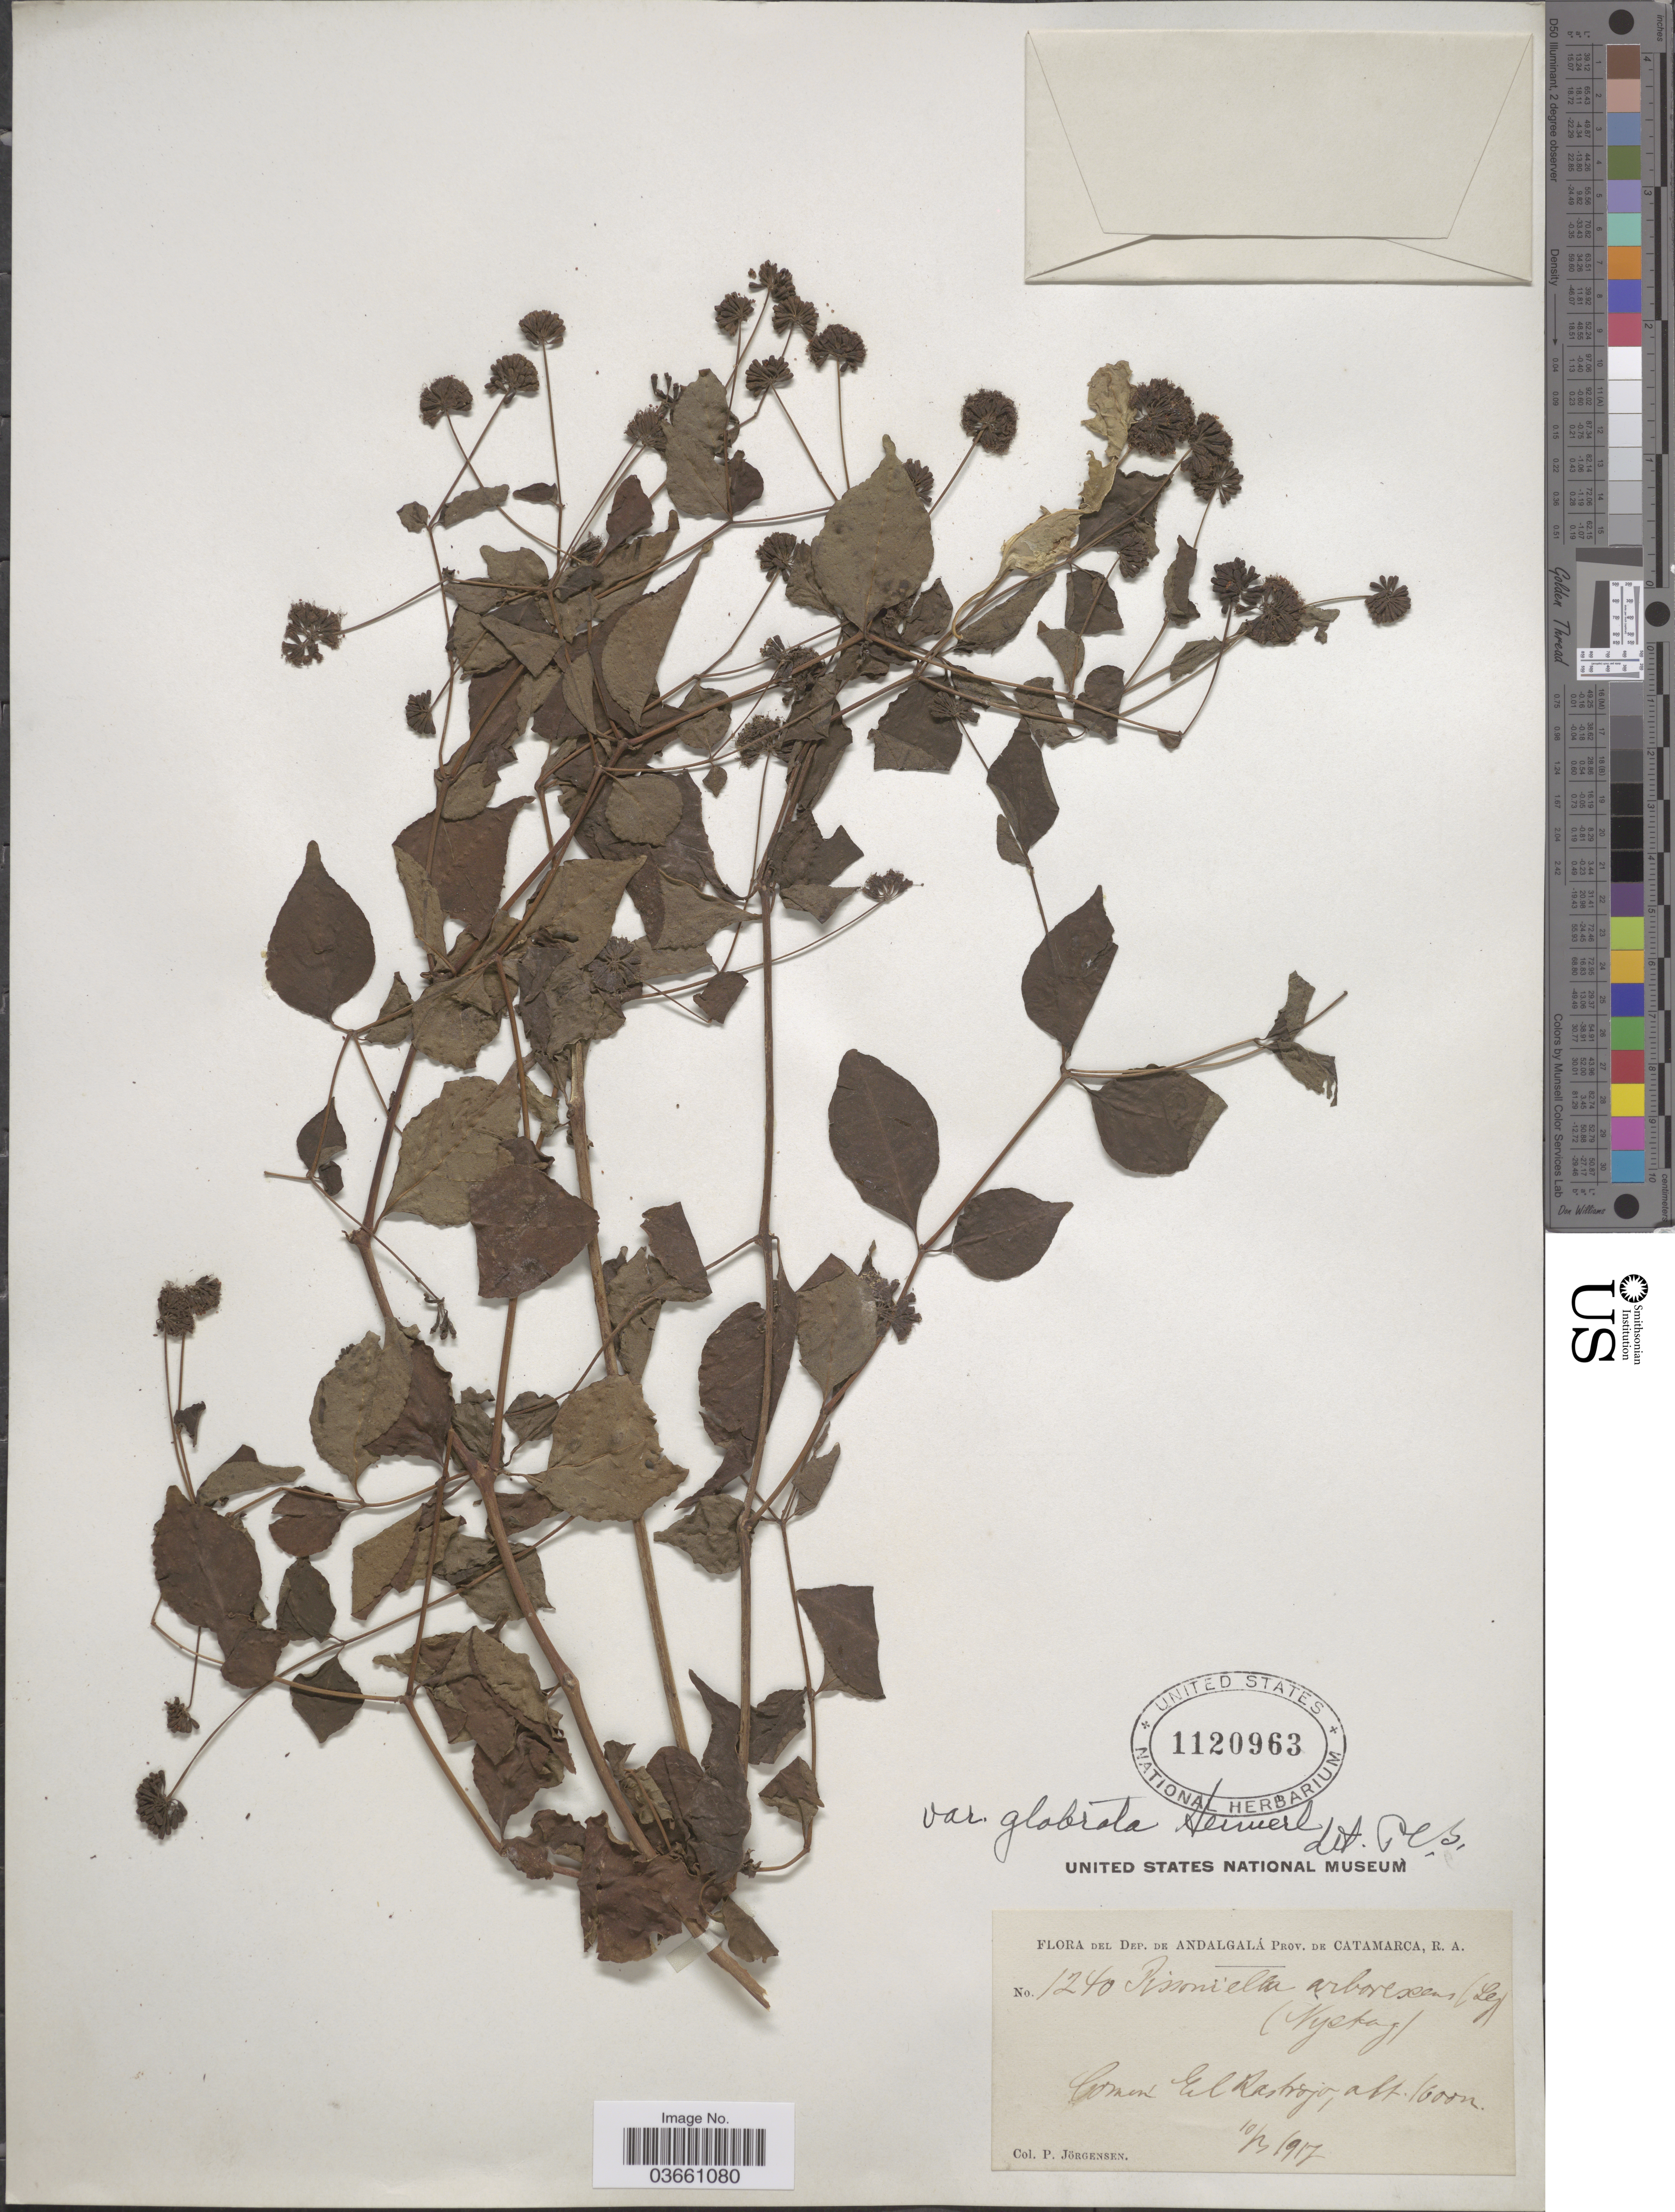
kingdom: Plantae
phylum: Tracheophyta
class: Magnoliopsida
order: Caryophyllales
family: Nyctaginaceae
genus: Pisoniella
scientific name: Pisoniella arborescens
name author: (Lag. & Rodr.) Standl.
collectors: P. Jörgensen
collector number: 1240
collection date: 1917-03-10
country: Argentina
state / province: Catamarca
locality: Dep. de Andalgalá. Comun El Rastrojo.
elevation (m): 1600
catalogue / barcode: US 1120963